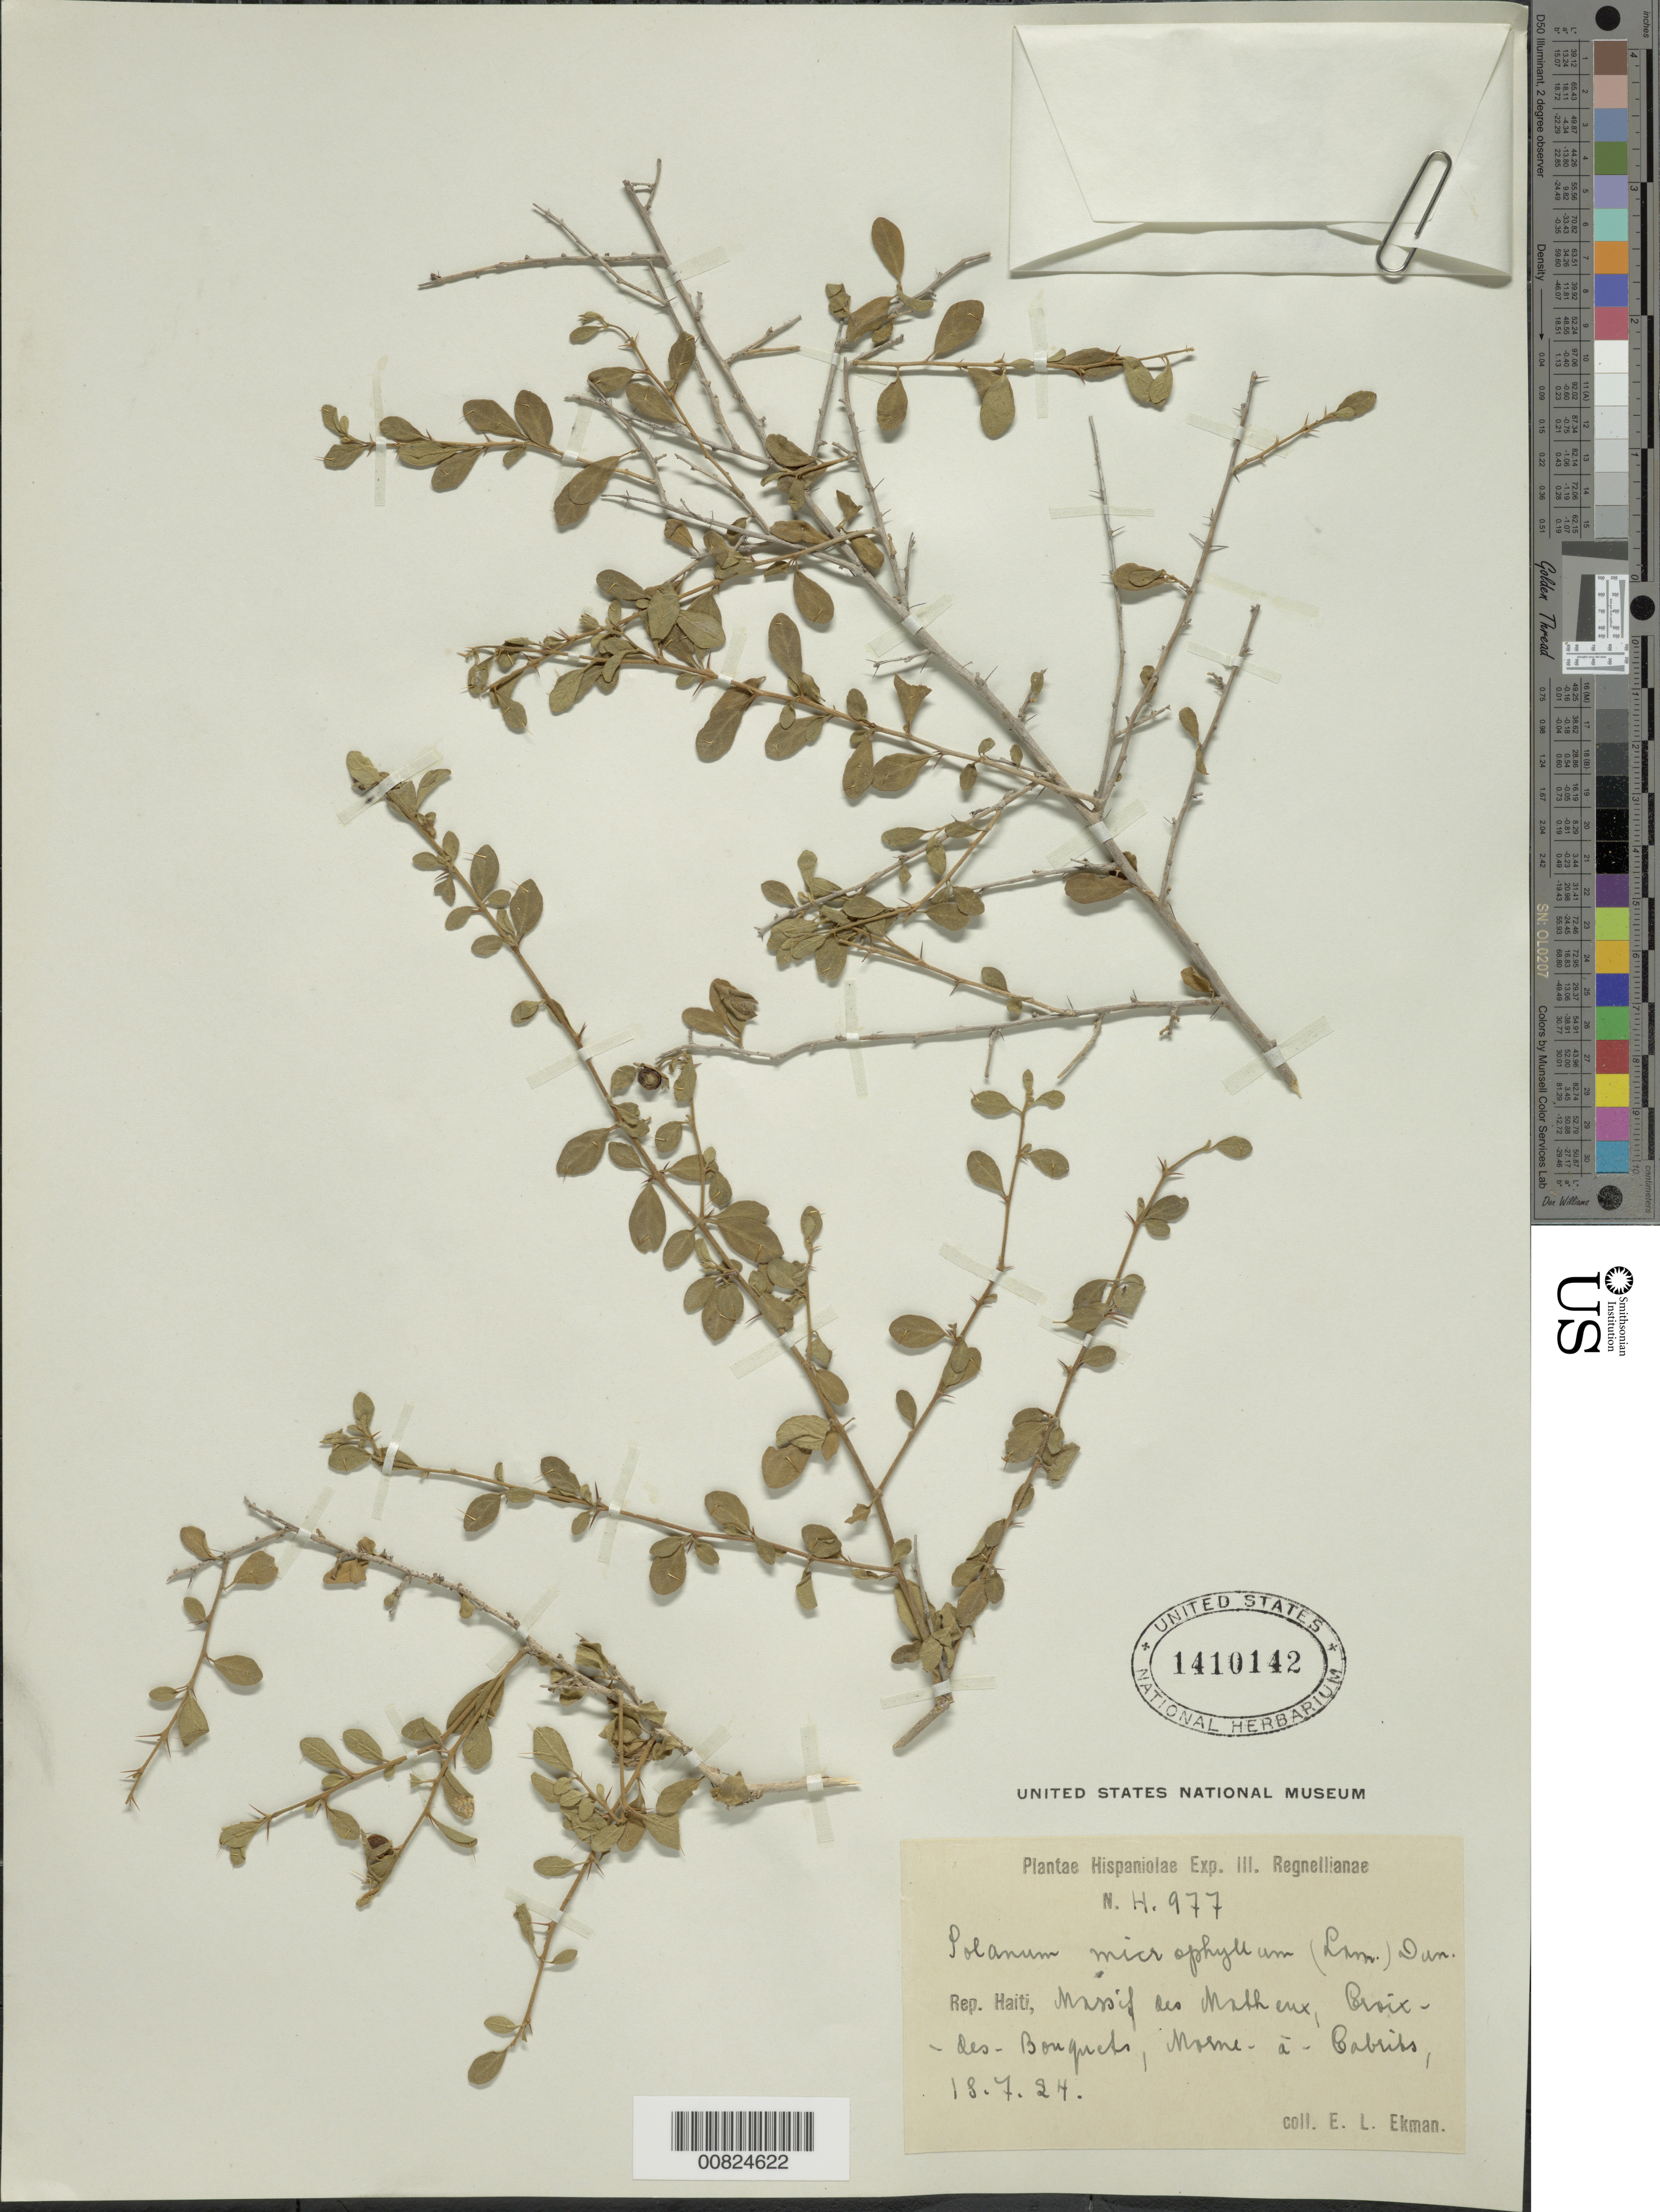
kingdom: Plantae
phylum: Tracheophyta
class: Magnoliopsida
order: Solanales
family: Solanaceae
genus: Solanum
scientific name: Solanum microphyllum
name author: Hawkes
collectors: E. L. Ekman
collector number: H 977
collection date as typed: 18 Jul 1924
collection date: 1924-07-18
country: Haiti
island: Hispaniola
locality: Massif des Matheux, Croix-des-Bouquets, Morne à Cabrits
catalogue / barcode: US 1410142